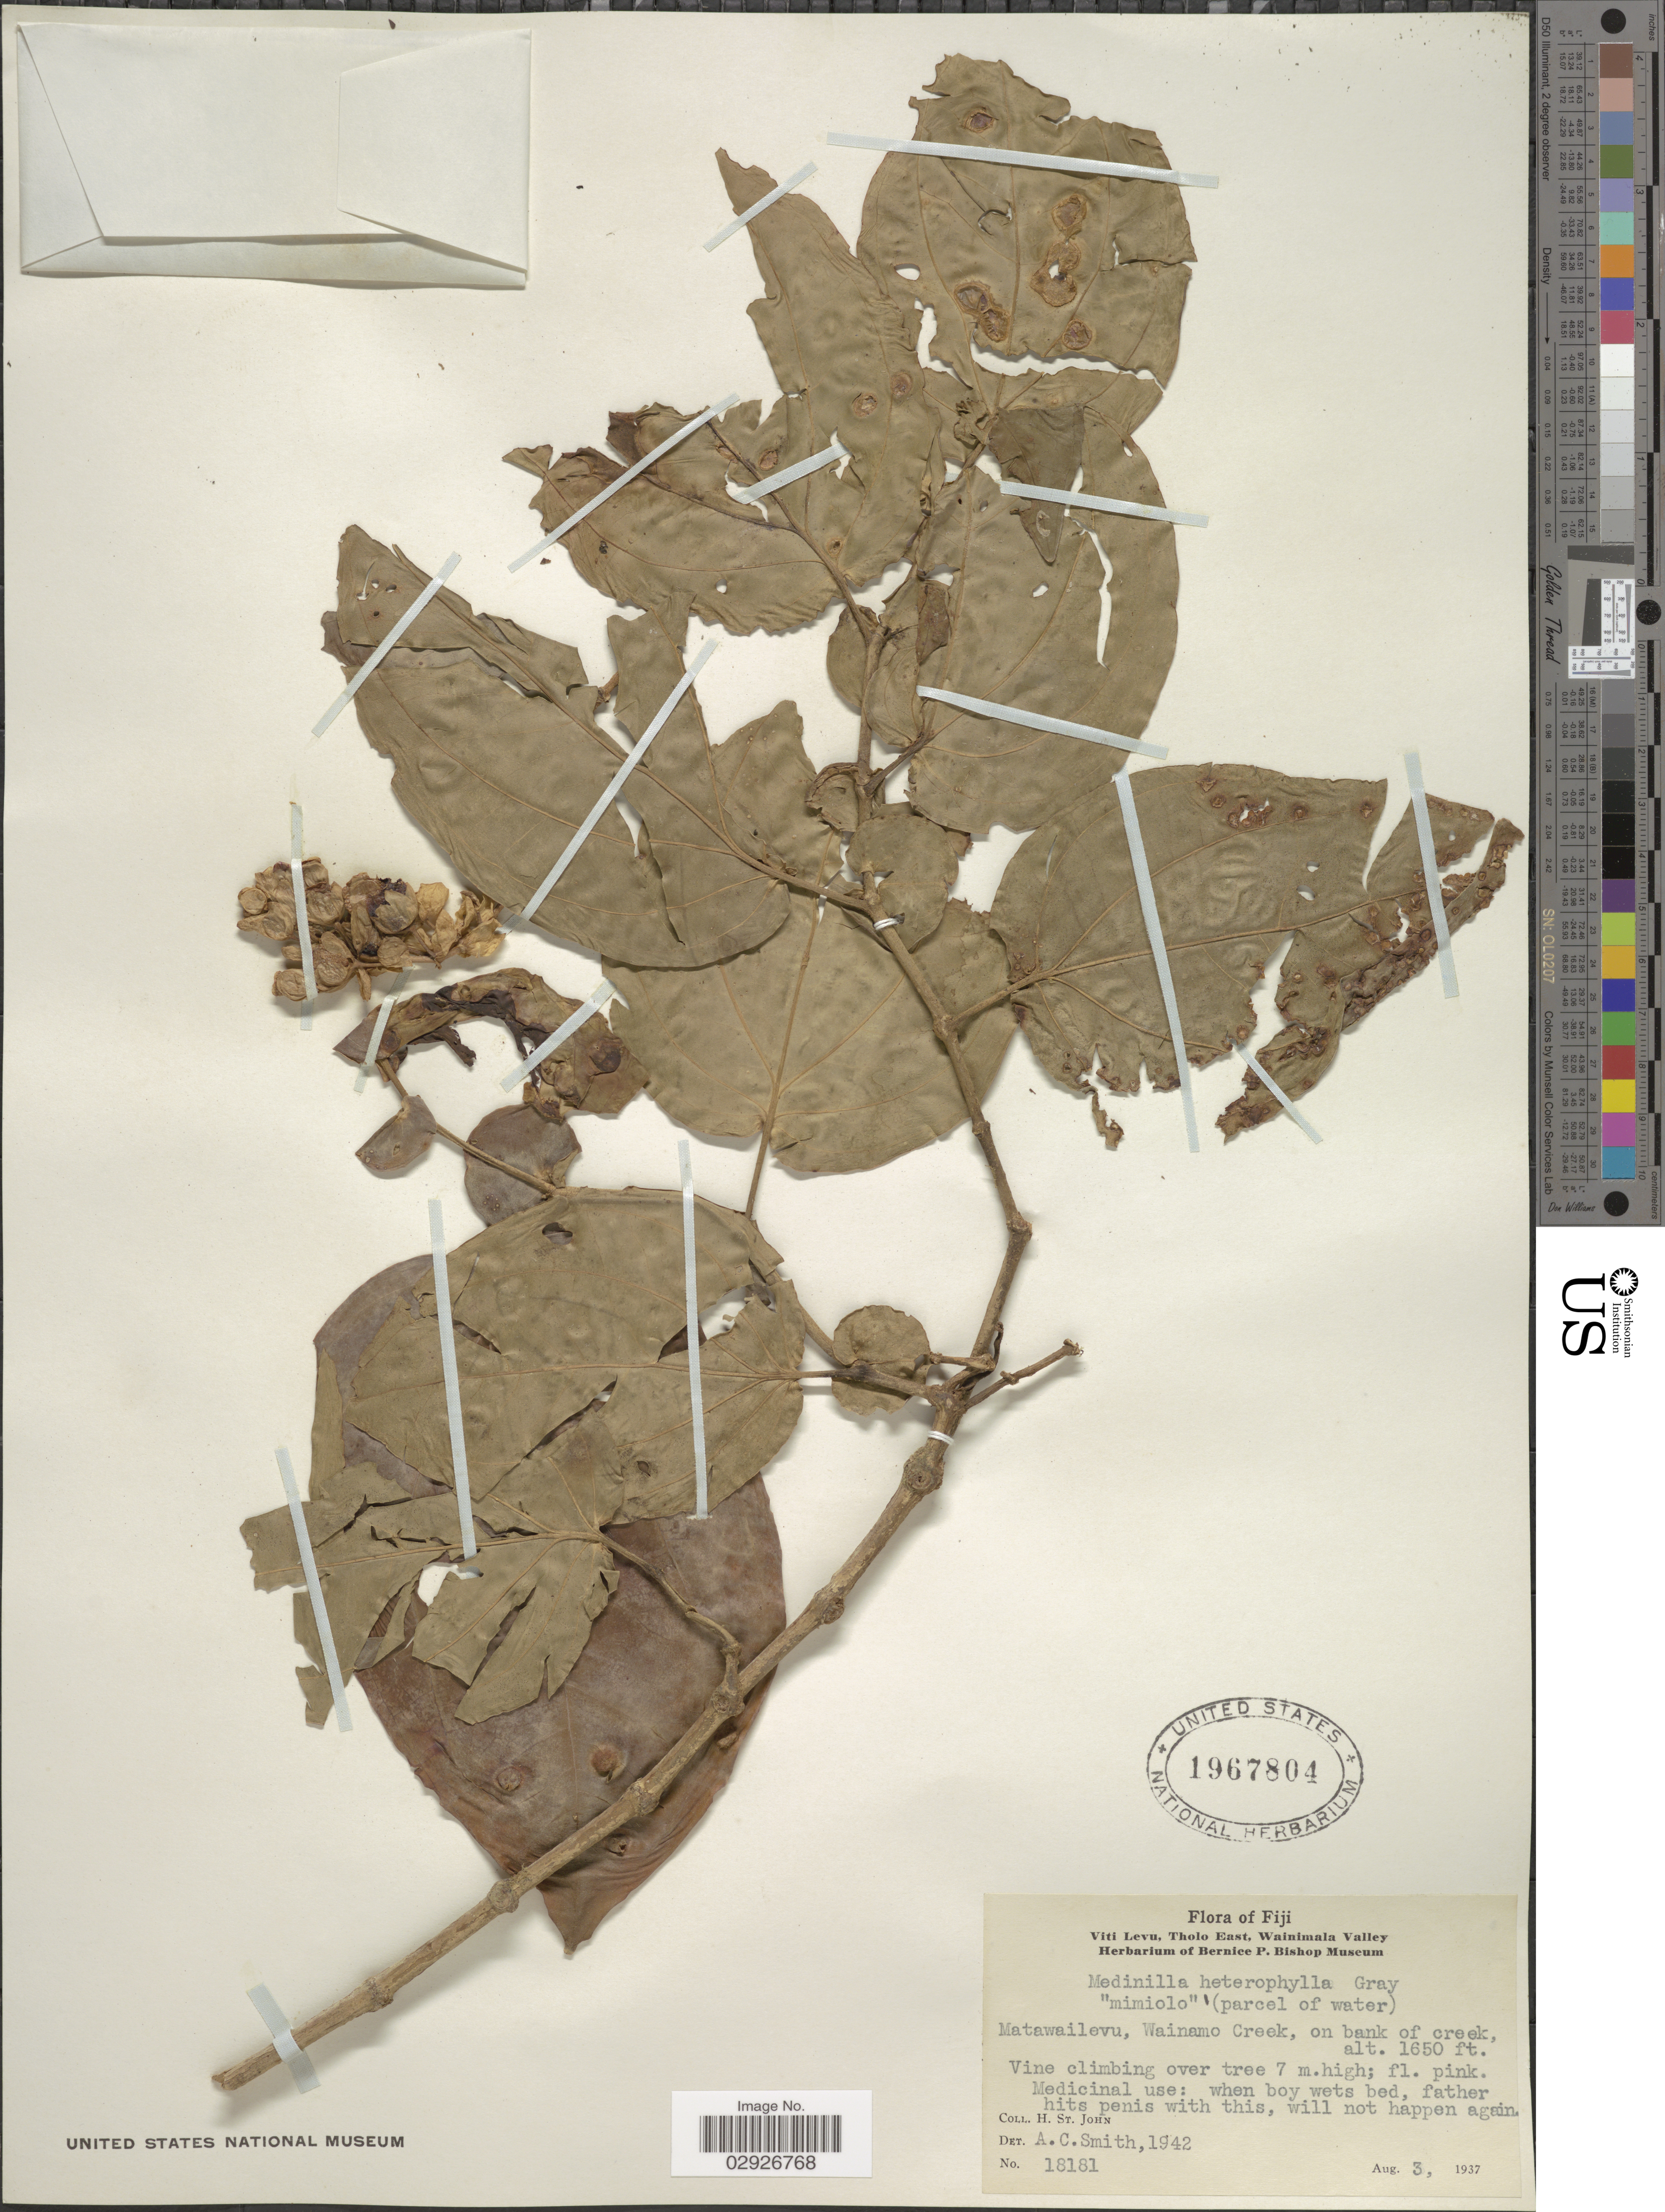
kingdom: Plantae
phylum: Tracheophyta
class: Magnoliopsida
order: Myrtales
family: Melastomataceae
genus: Medinilla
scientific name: Medinilla heterophylla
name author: A. Gray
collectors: H. St. John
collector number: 18181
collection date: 1937-08-03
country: Fiji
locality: Viti Levu, Tholo East, Wainimala Valley. Matawailevu, Wainamo Creek, on bank of creek.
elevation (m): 503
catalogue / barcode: US 1967804